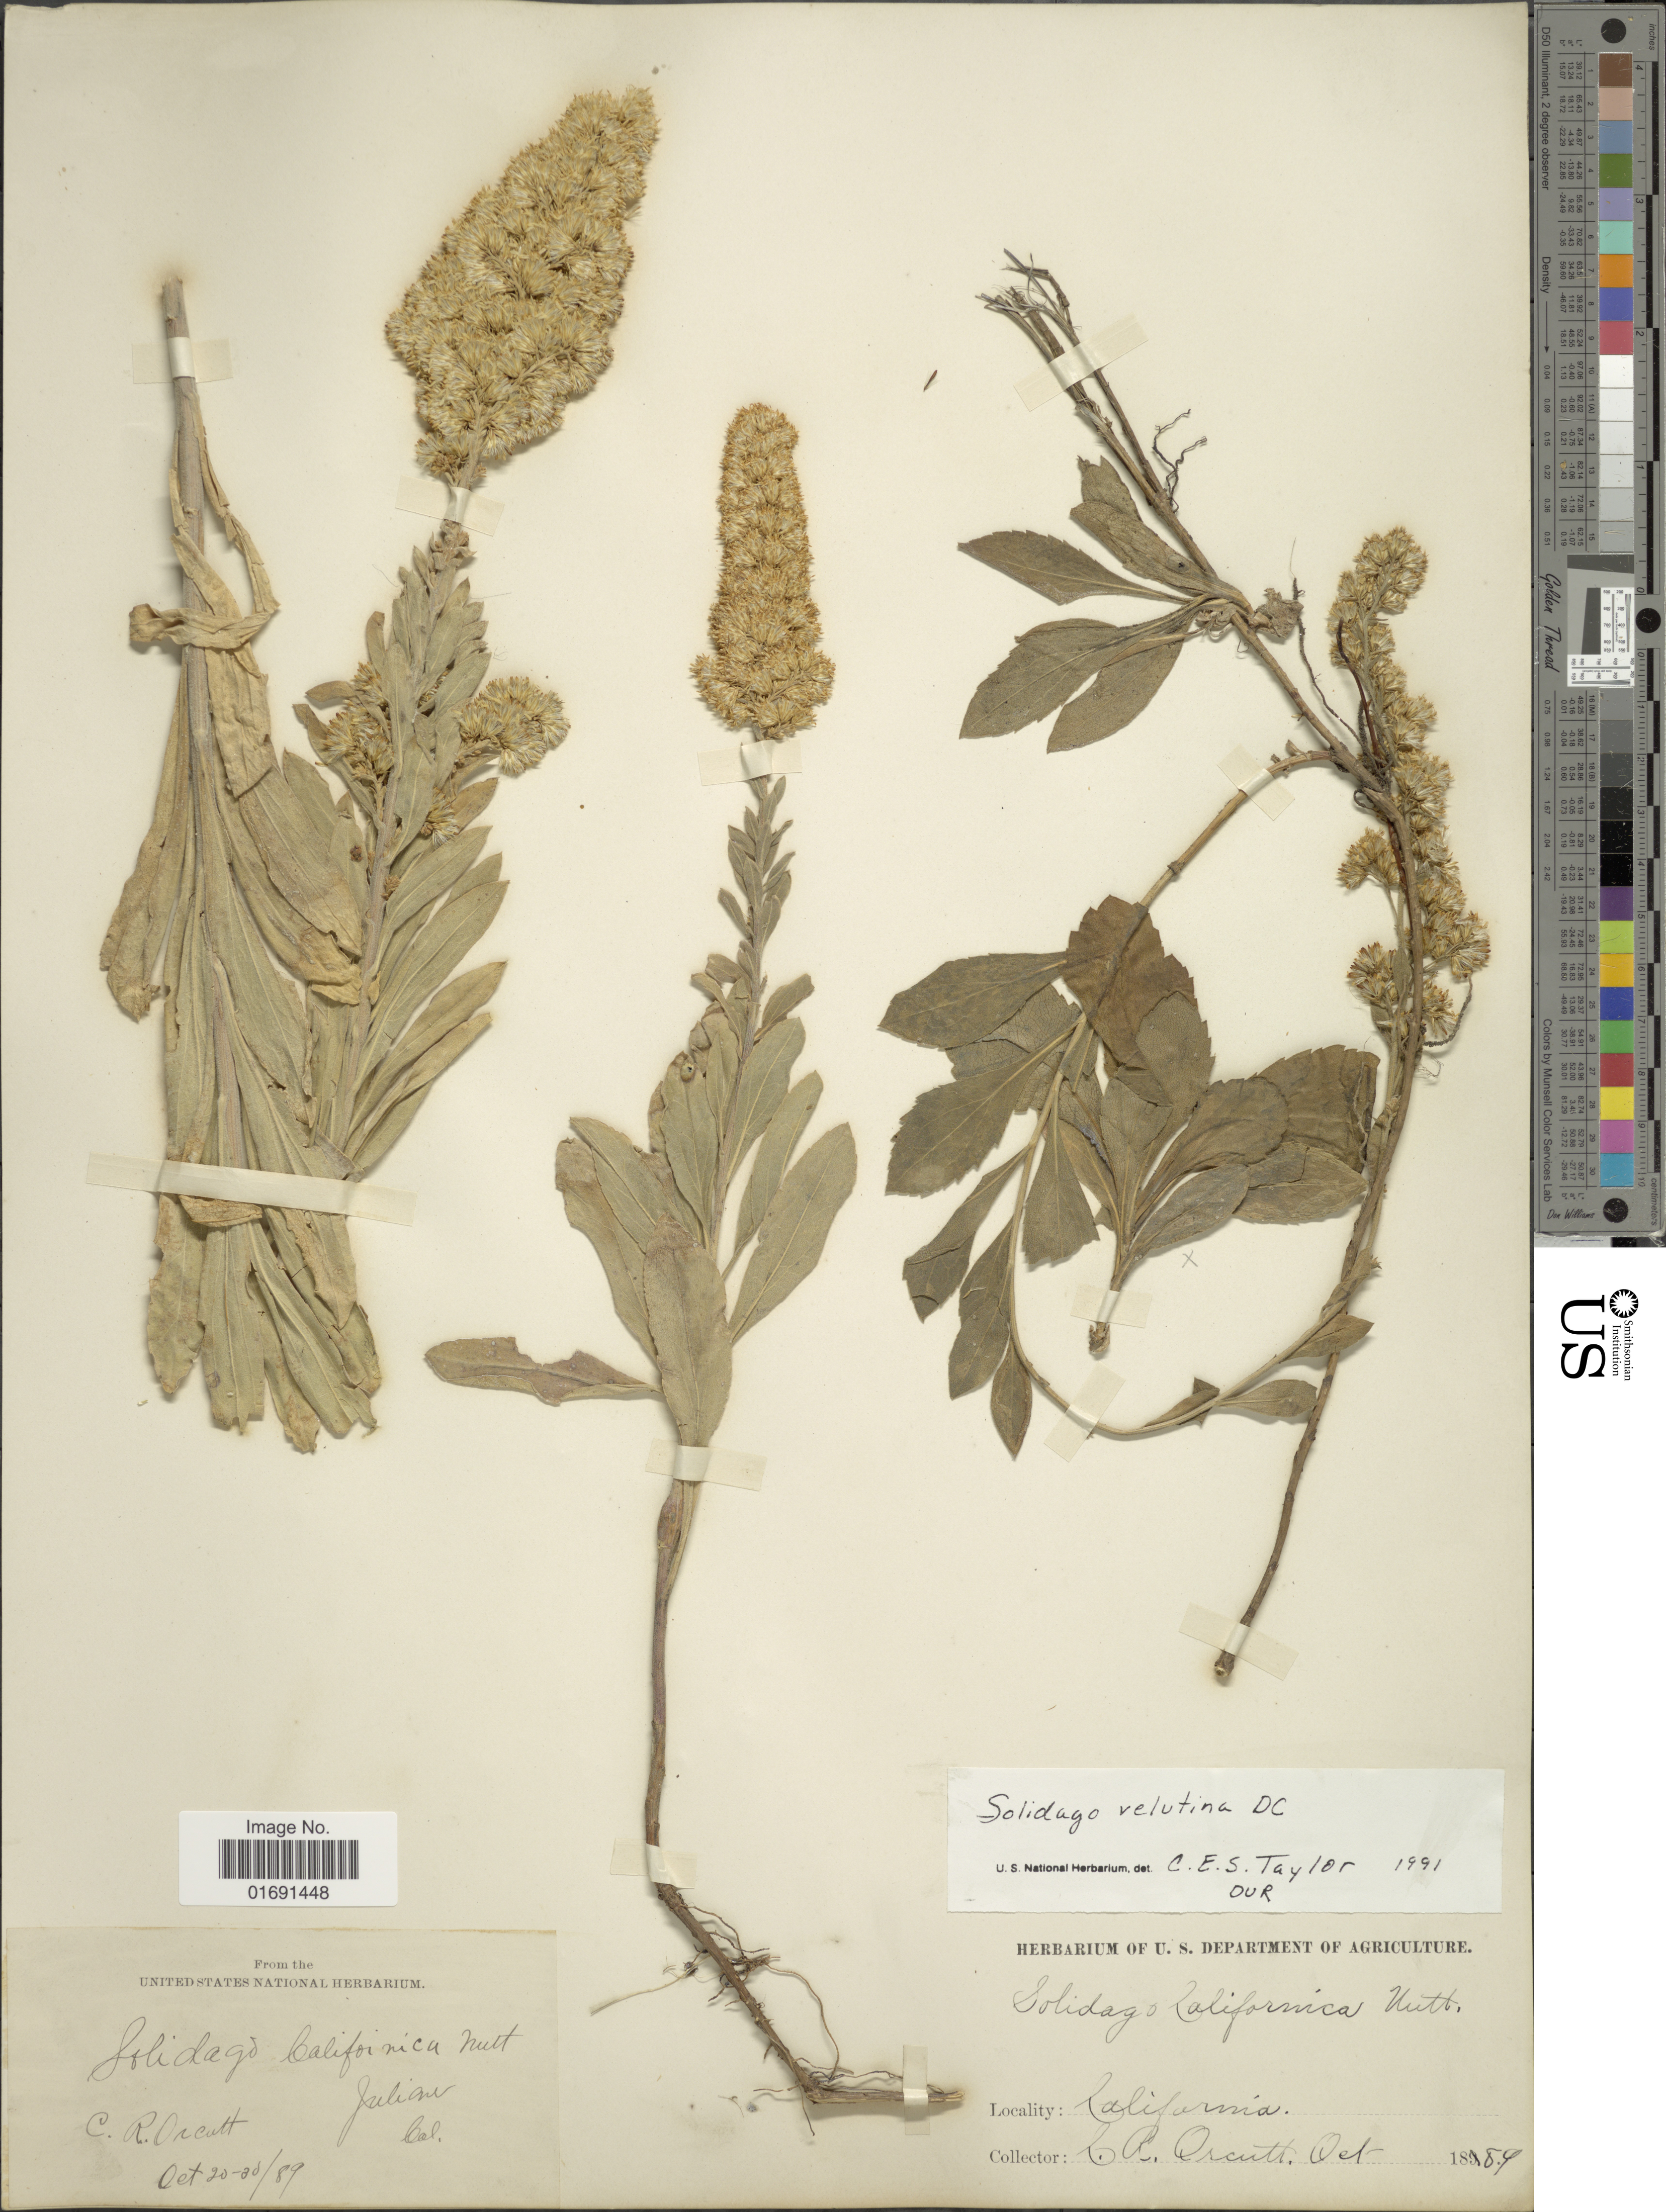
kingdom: Plantae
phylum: Tracheophyta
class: Magnoliopsida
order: Asterales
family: Asteraceae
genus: Solidago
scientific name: Solidago velutina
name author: DC.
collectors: C. R. Orcutt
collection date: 1889-10-20/1889-10-30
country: United States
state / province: California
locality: Juliane, Cal.